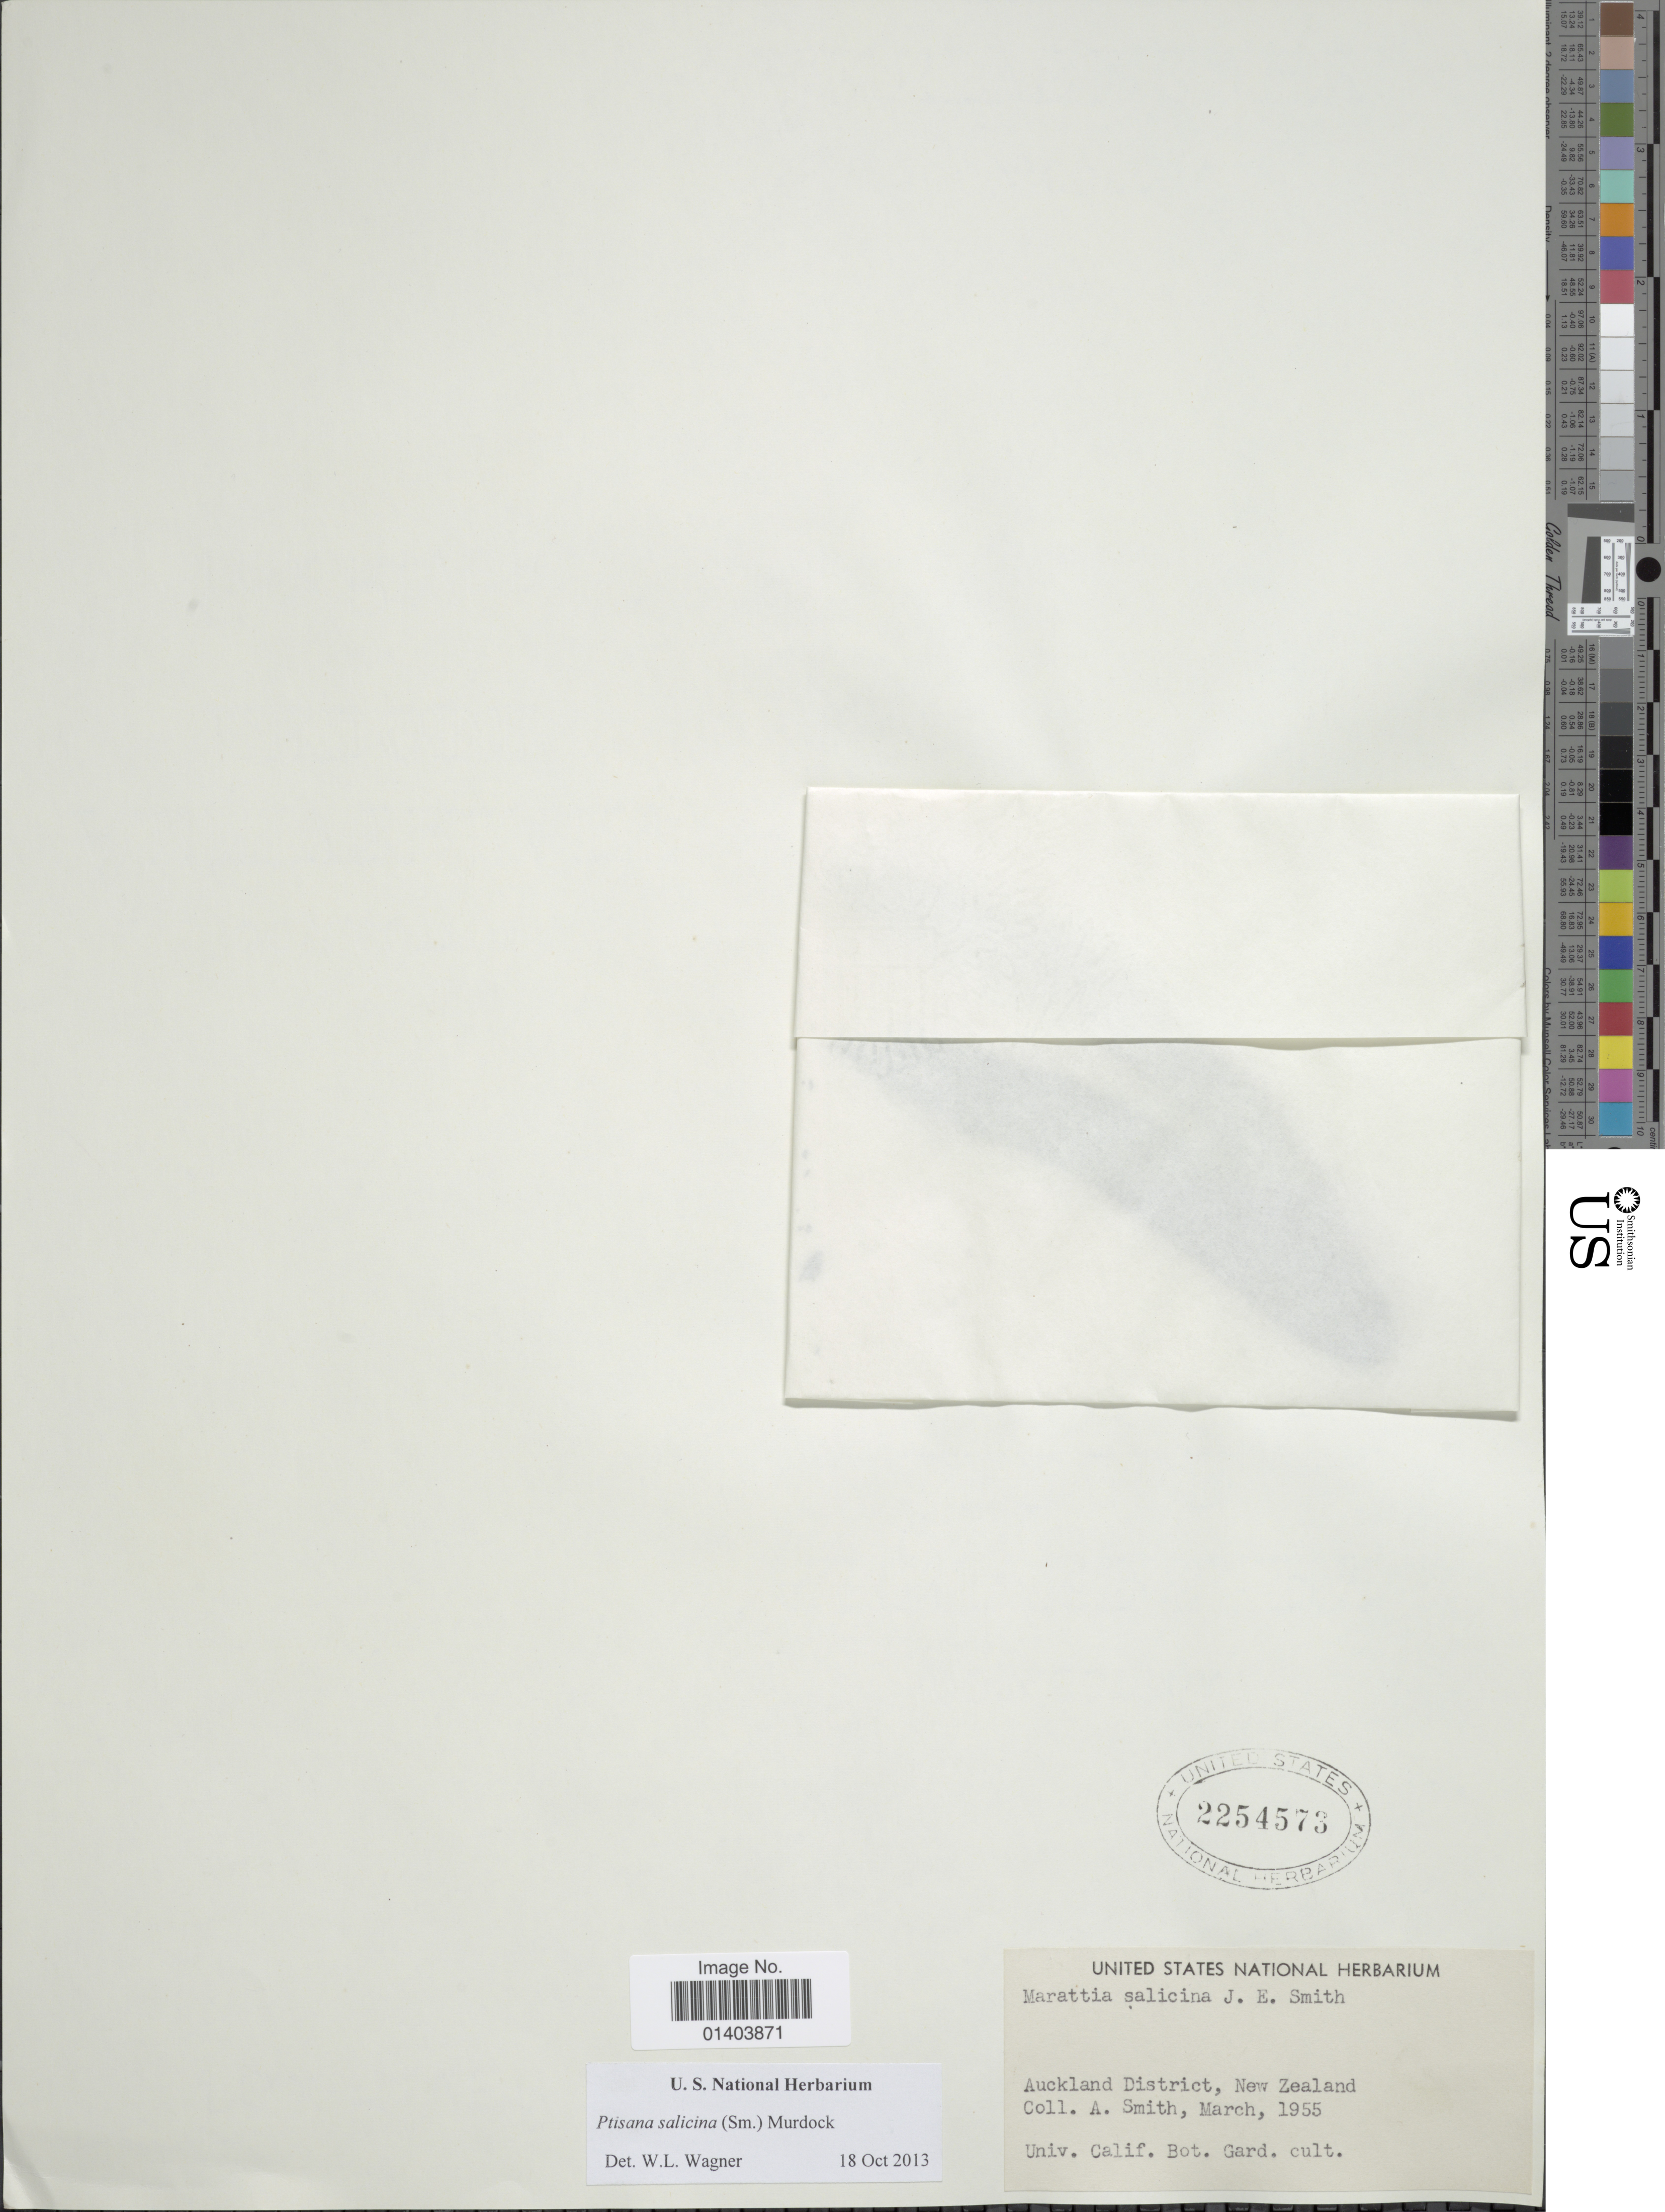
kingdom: Plantae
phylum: Tracheophyta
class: Polypodiopsida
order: Marattiales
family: Marattiaceae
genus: Ptisana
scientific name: Ptisana salicina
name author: (Sm.) Murdock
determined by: Wagner, W. L., (BOT), Smithsonian Institution - National Museum of Natural History (UNITED STATES)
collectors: A. Smith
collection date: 1955-03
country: New Zealand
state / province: Auckland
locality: Auckland District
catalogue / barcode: US 2254573